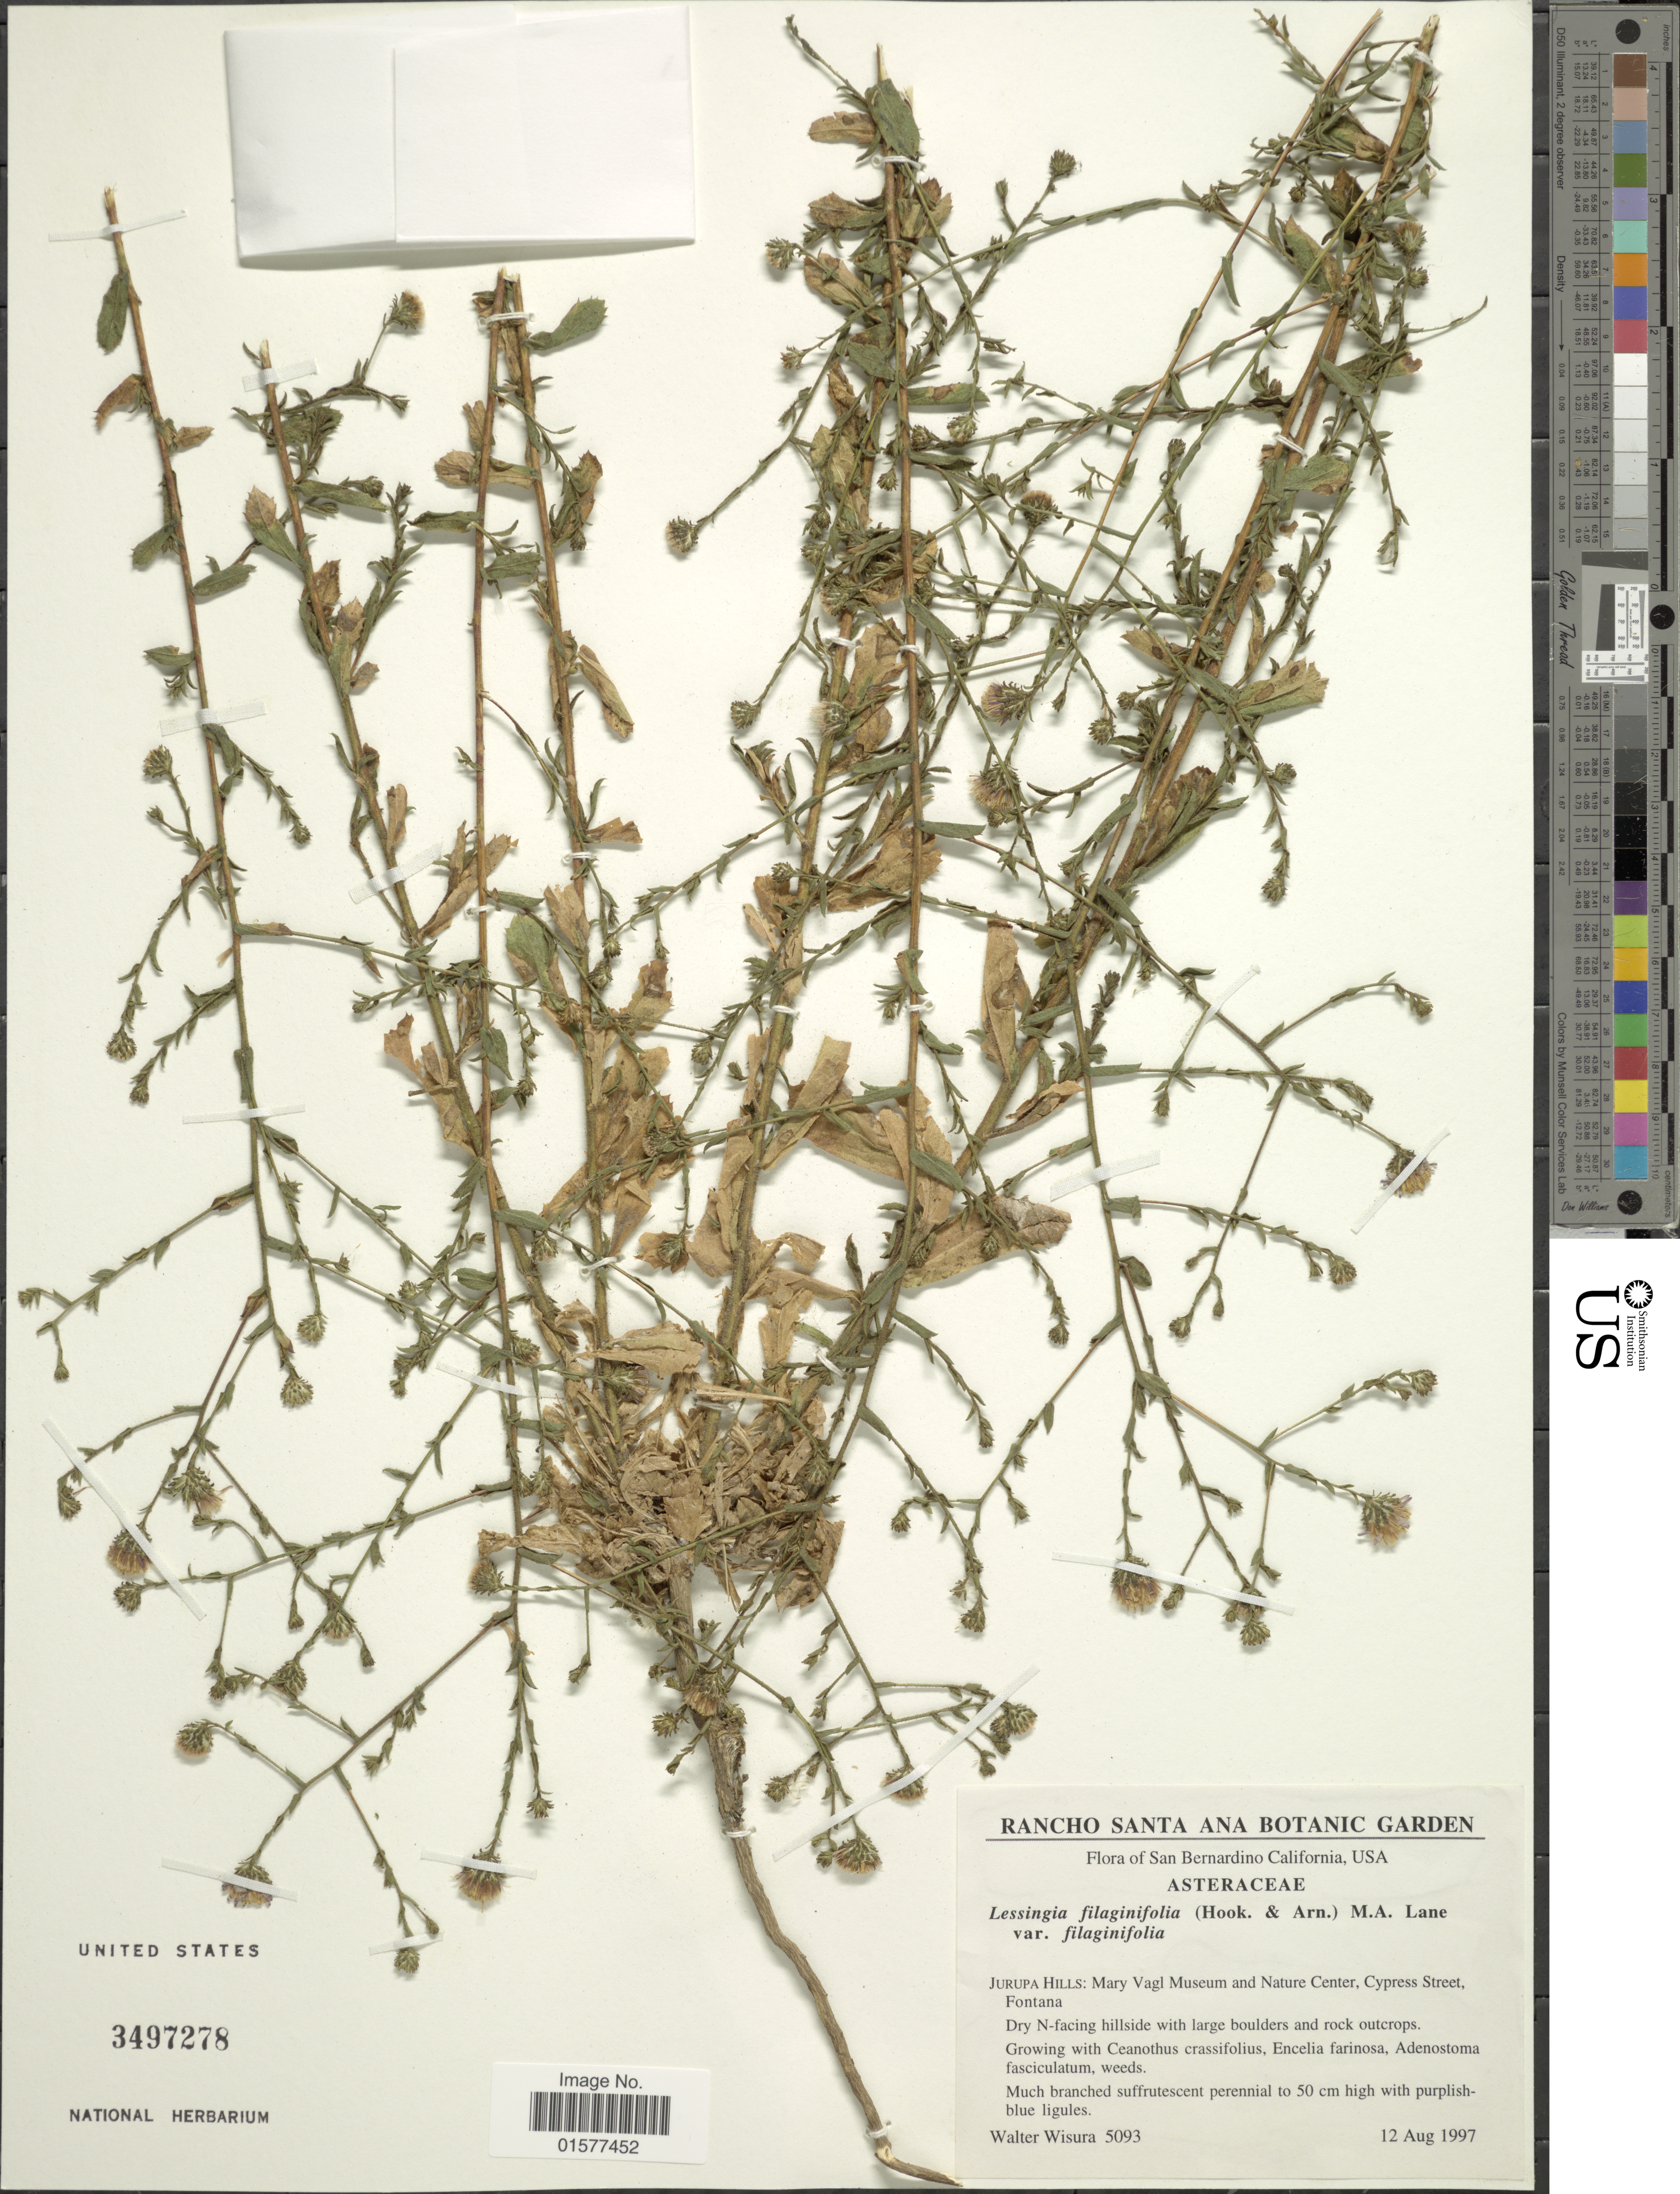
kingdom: Plantae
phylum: Tracheophyta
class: Magnoliopsida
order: Asterales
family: Asteraceae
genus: Corethrogyne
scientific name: Corethrogyne filaginifolia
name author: (Hook. & Arn.) Nutt.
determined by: Urbatsch, Lowell E., Curator (LSU), Louisiana State University (UNITED STATES)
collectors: W. Wisura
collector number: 5093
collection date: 1997-08-12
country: United States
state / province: California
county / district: San Bernardino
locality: San Bernardino, California, Jurupa Hills: Mary Vagl Museum and Nature Center, Cypress Street, Fontana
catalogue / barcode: US 3497278